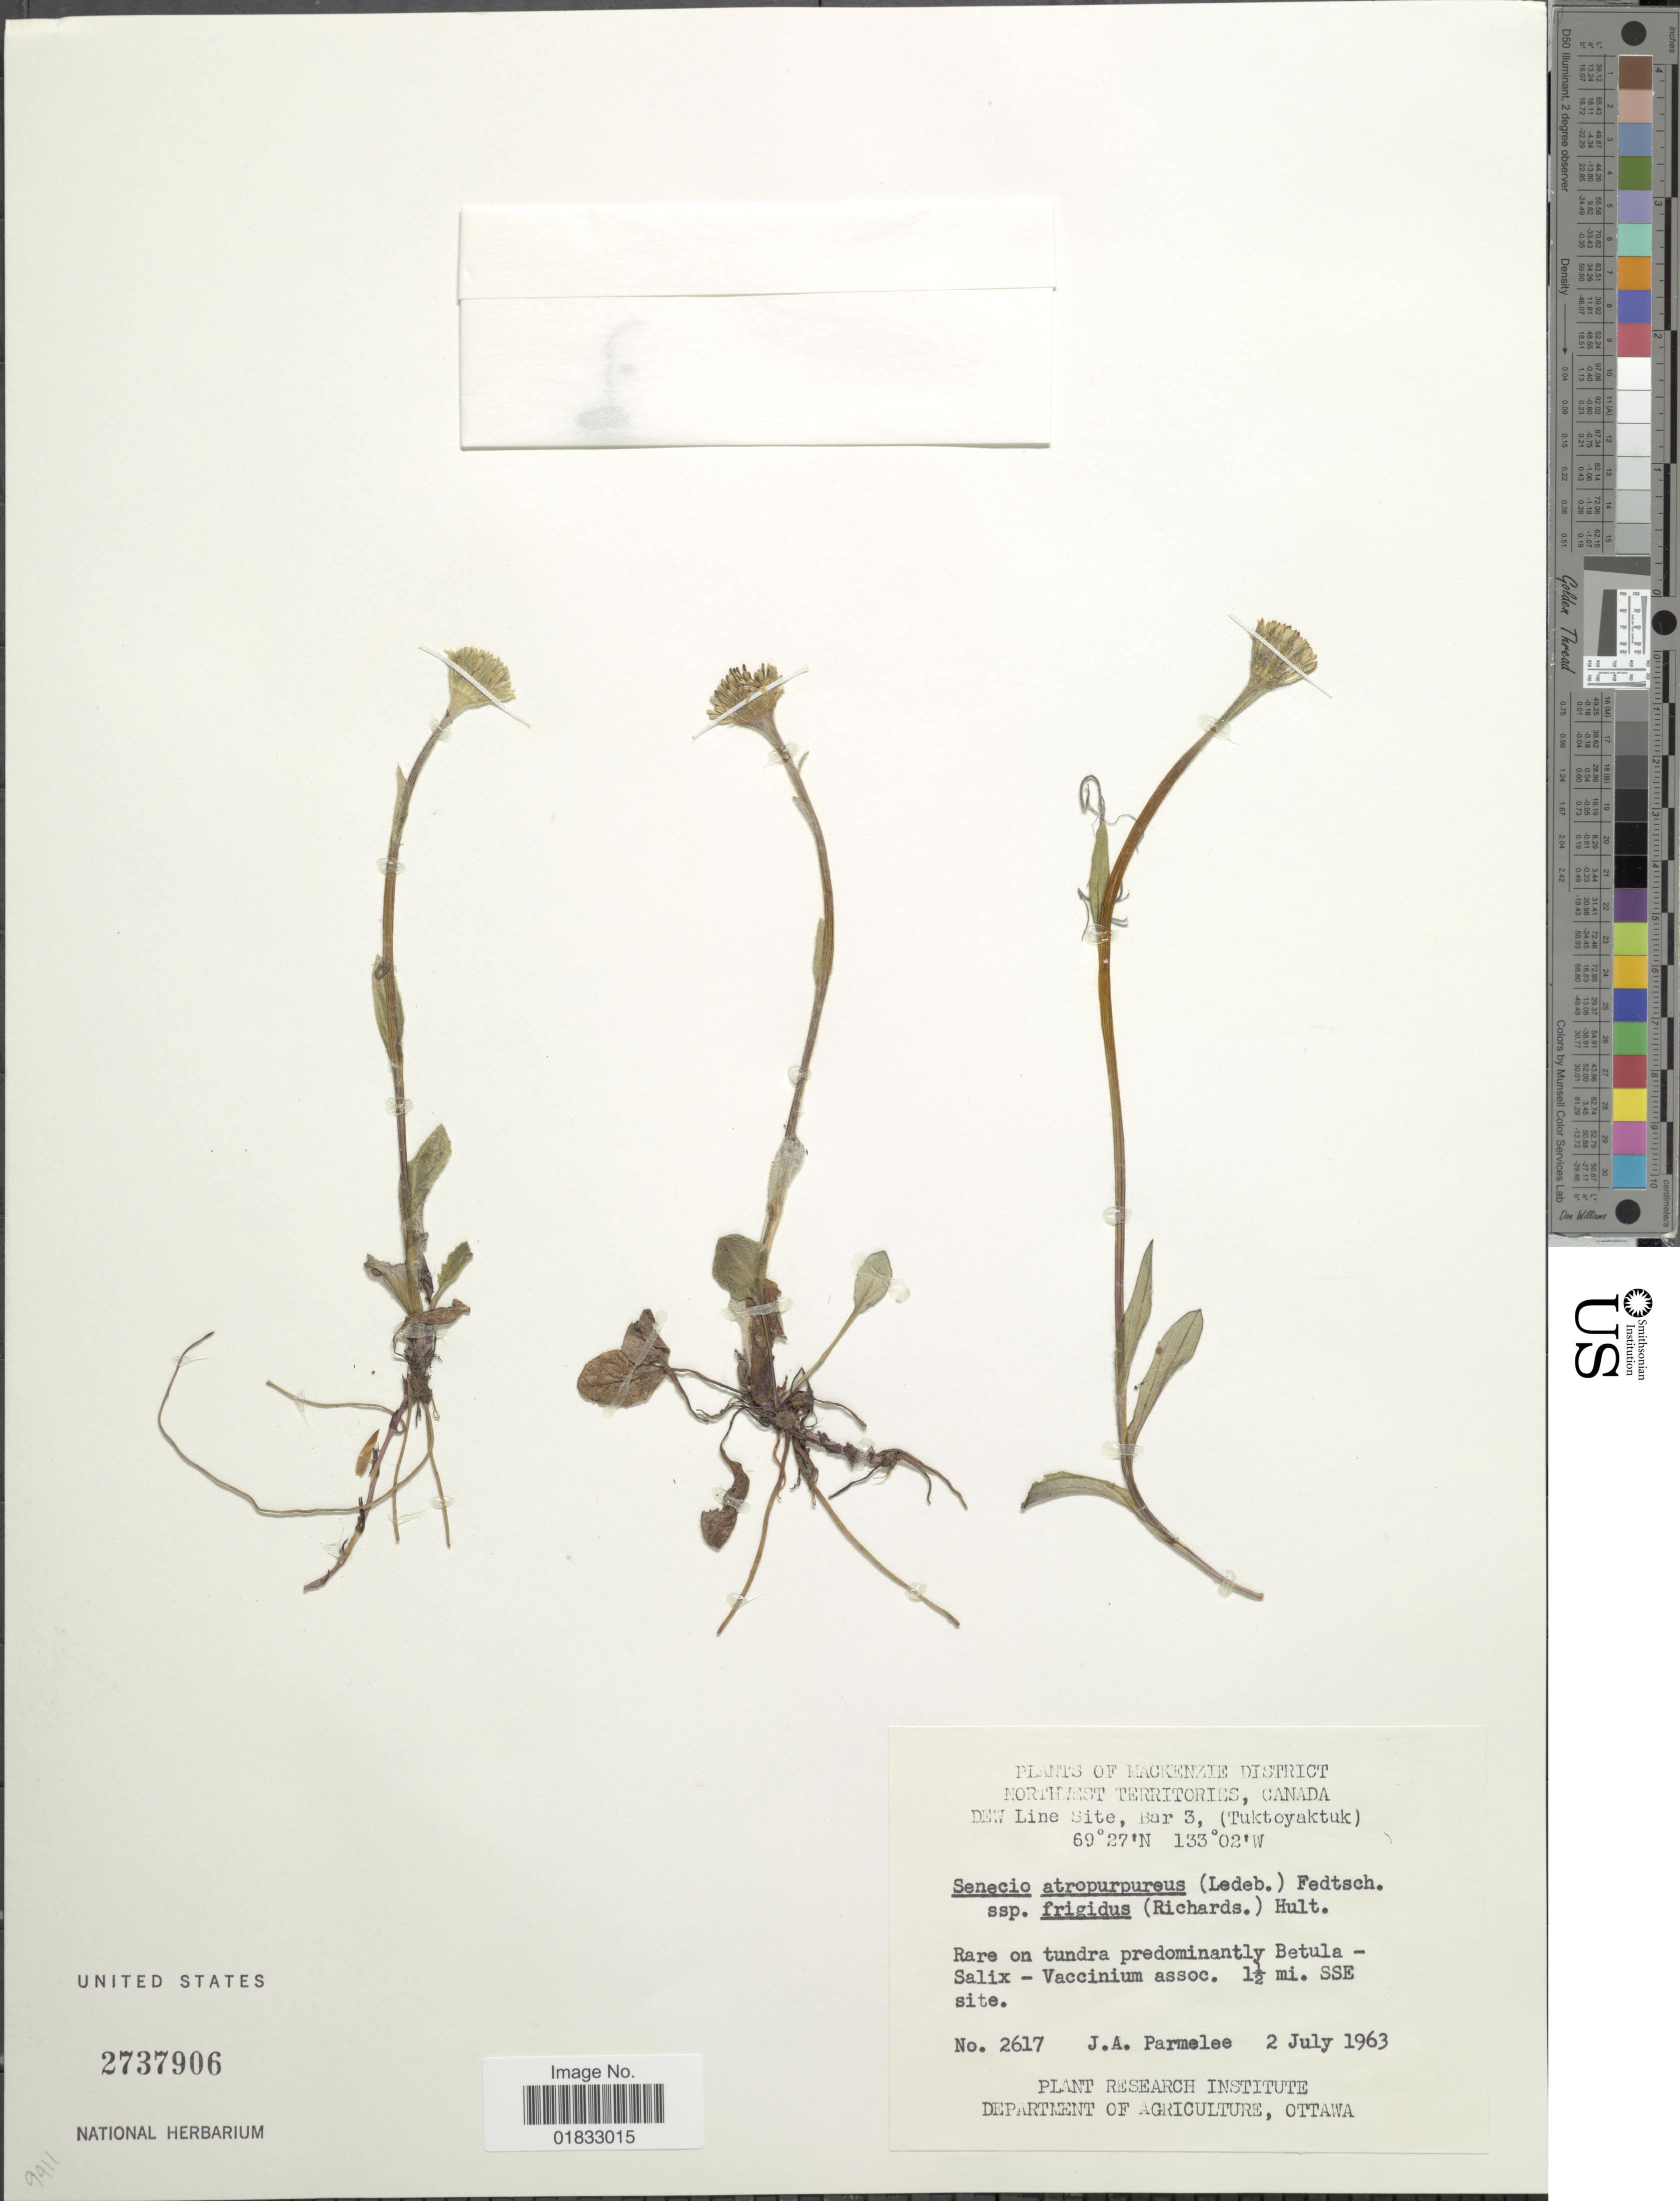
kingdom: Plantae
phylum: Tracheophyta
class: Magnoliopsida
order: Asterales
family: Asteraceae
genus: Tephroseris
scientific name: Tephroseris frigida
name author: (Richardson) Holub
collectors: J. A. Parmelee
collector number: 2617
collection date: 1963-07-02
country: Canada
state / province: Northwest Territories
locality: Mackenzie District, DEW line Site, Bar 3, (Tuktoyaktuk) 1½ mi. SSE site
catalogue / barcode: US 2737906